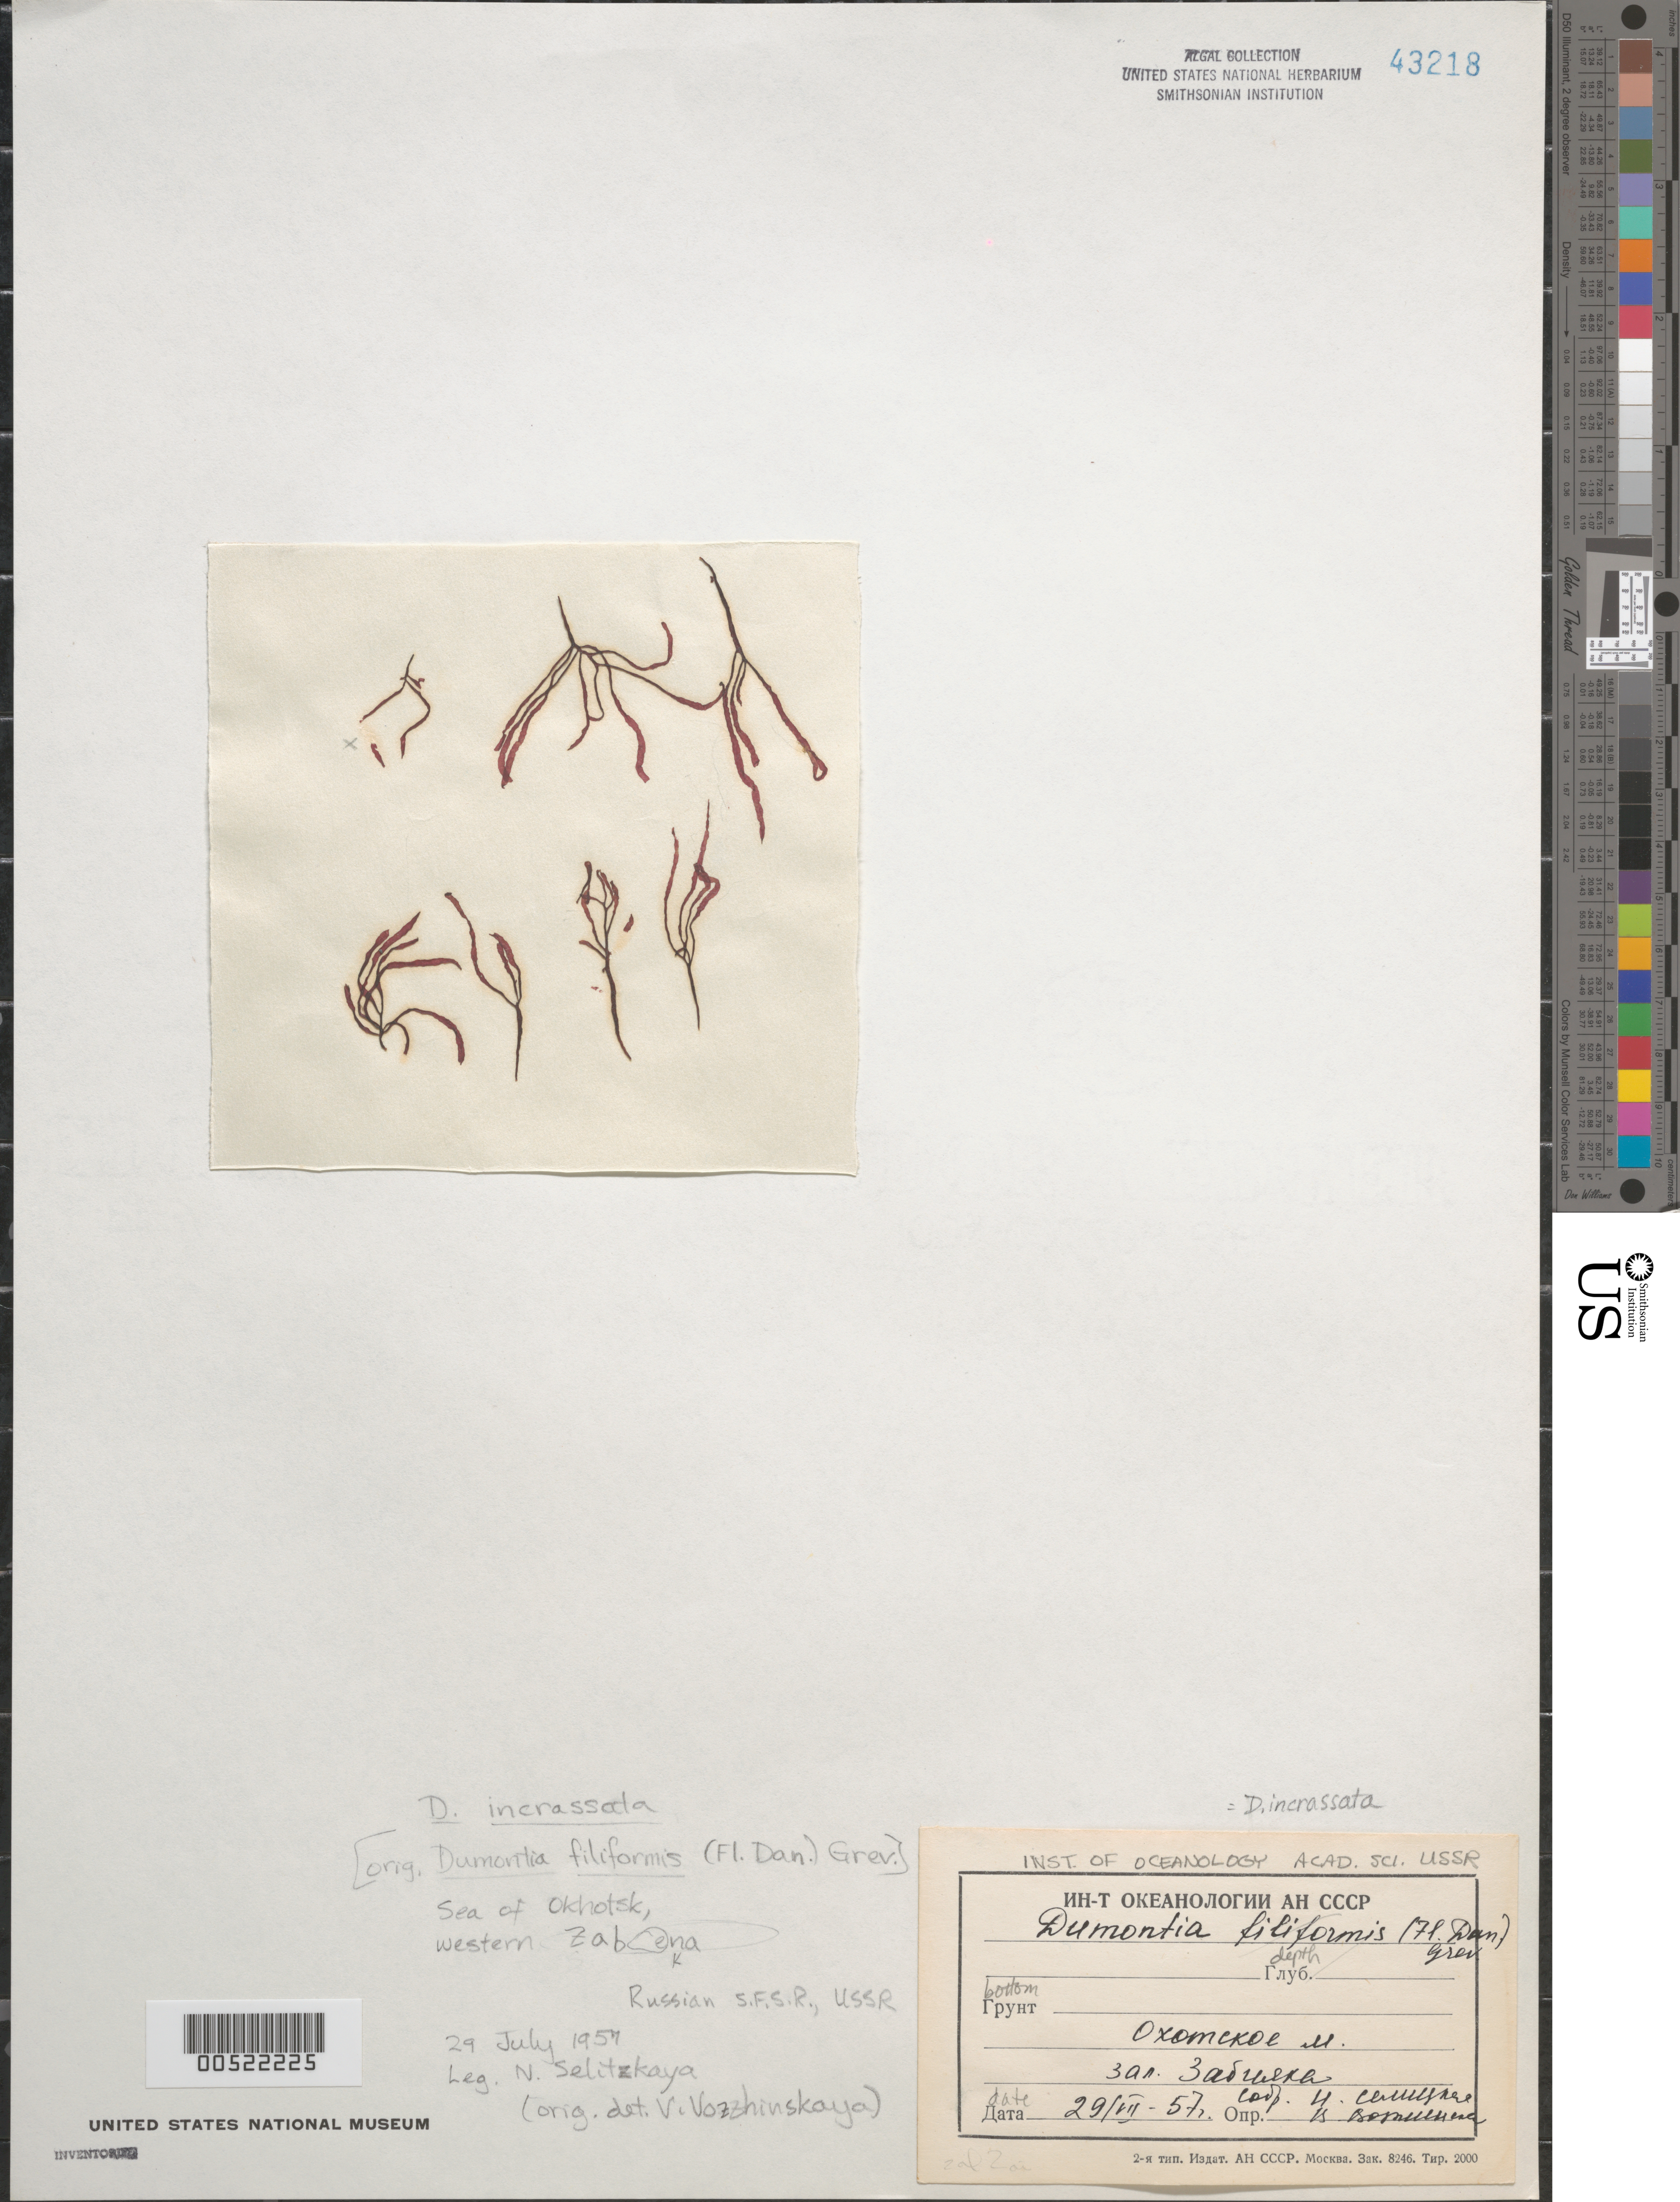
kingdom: Plantae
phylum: Rhodophyta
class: Florideophyceae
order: Gigartinales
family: Dumontiaceae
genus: Dumontia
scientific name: Dumontia contorta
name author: (S.G. Gmel.) Rupr.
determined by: Algae name updating Project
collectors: N. Selitzkaya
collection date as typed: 29 Jul 1957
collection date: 1957-07-29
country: Russian Federation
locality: Sea of Okhotsk, western Udagi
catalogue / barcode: US 43218